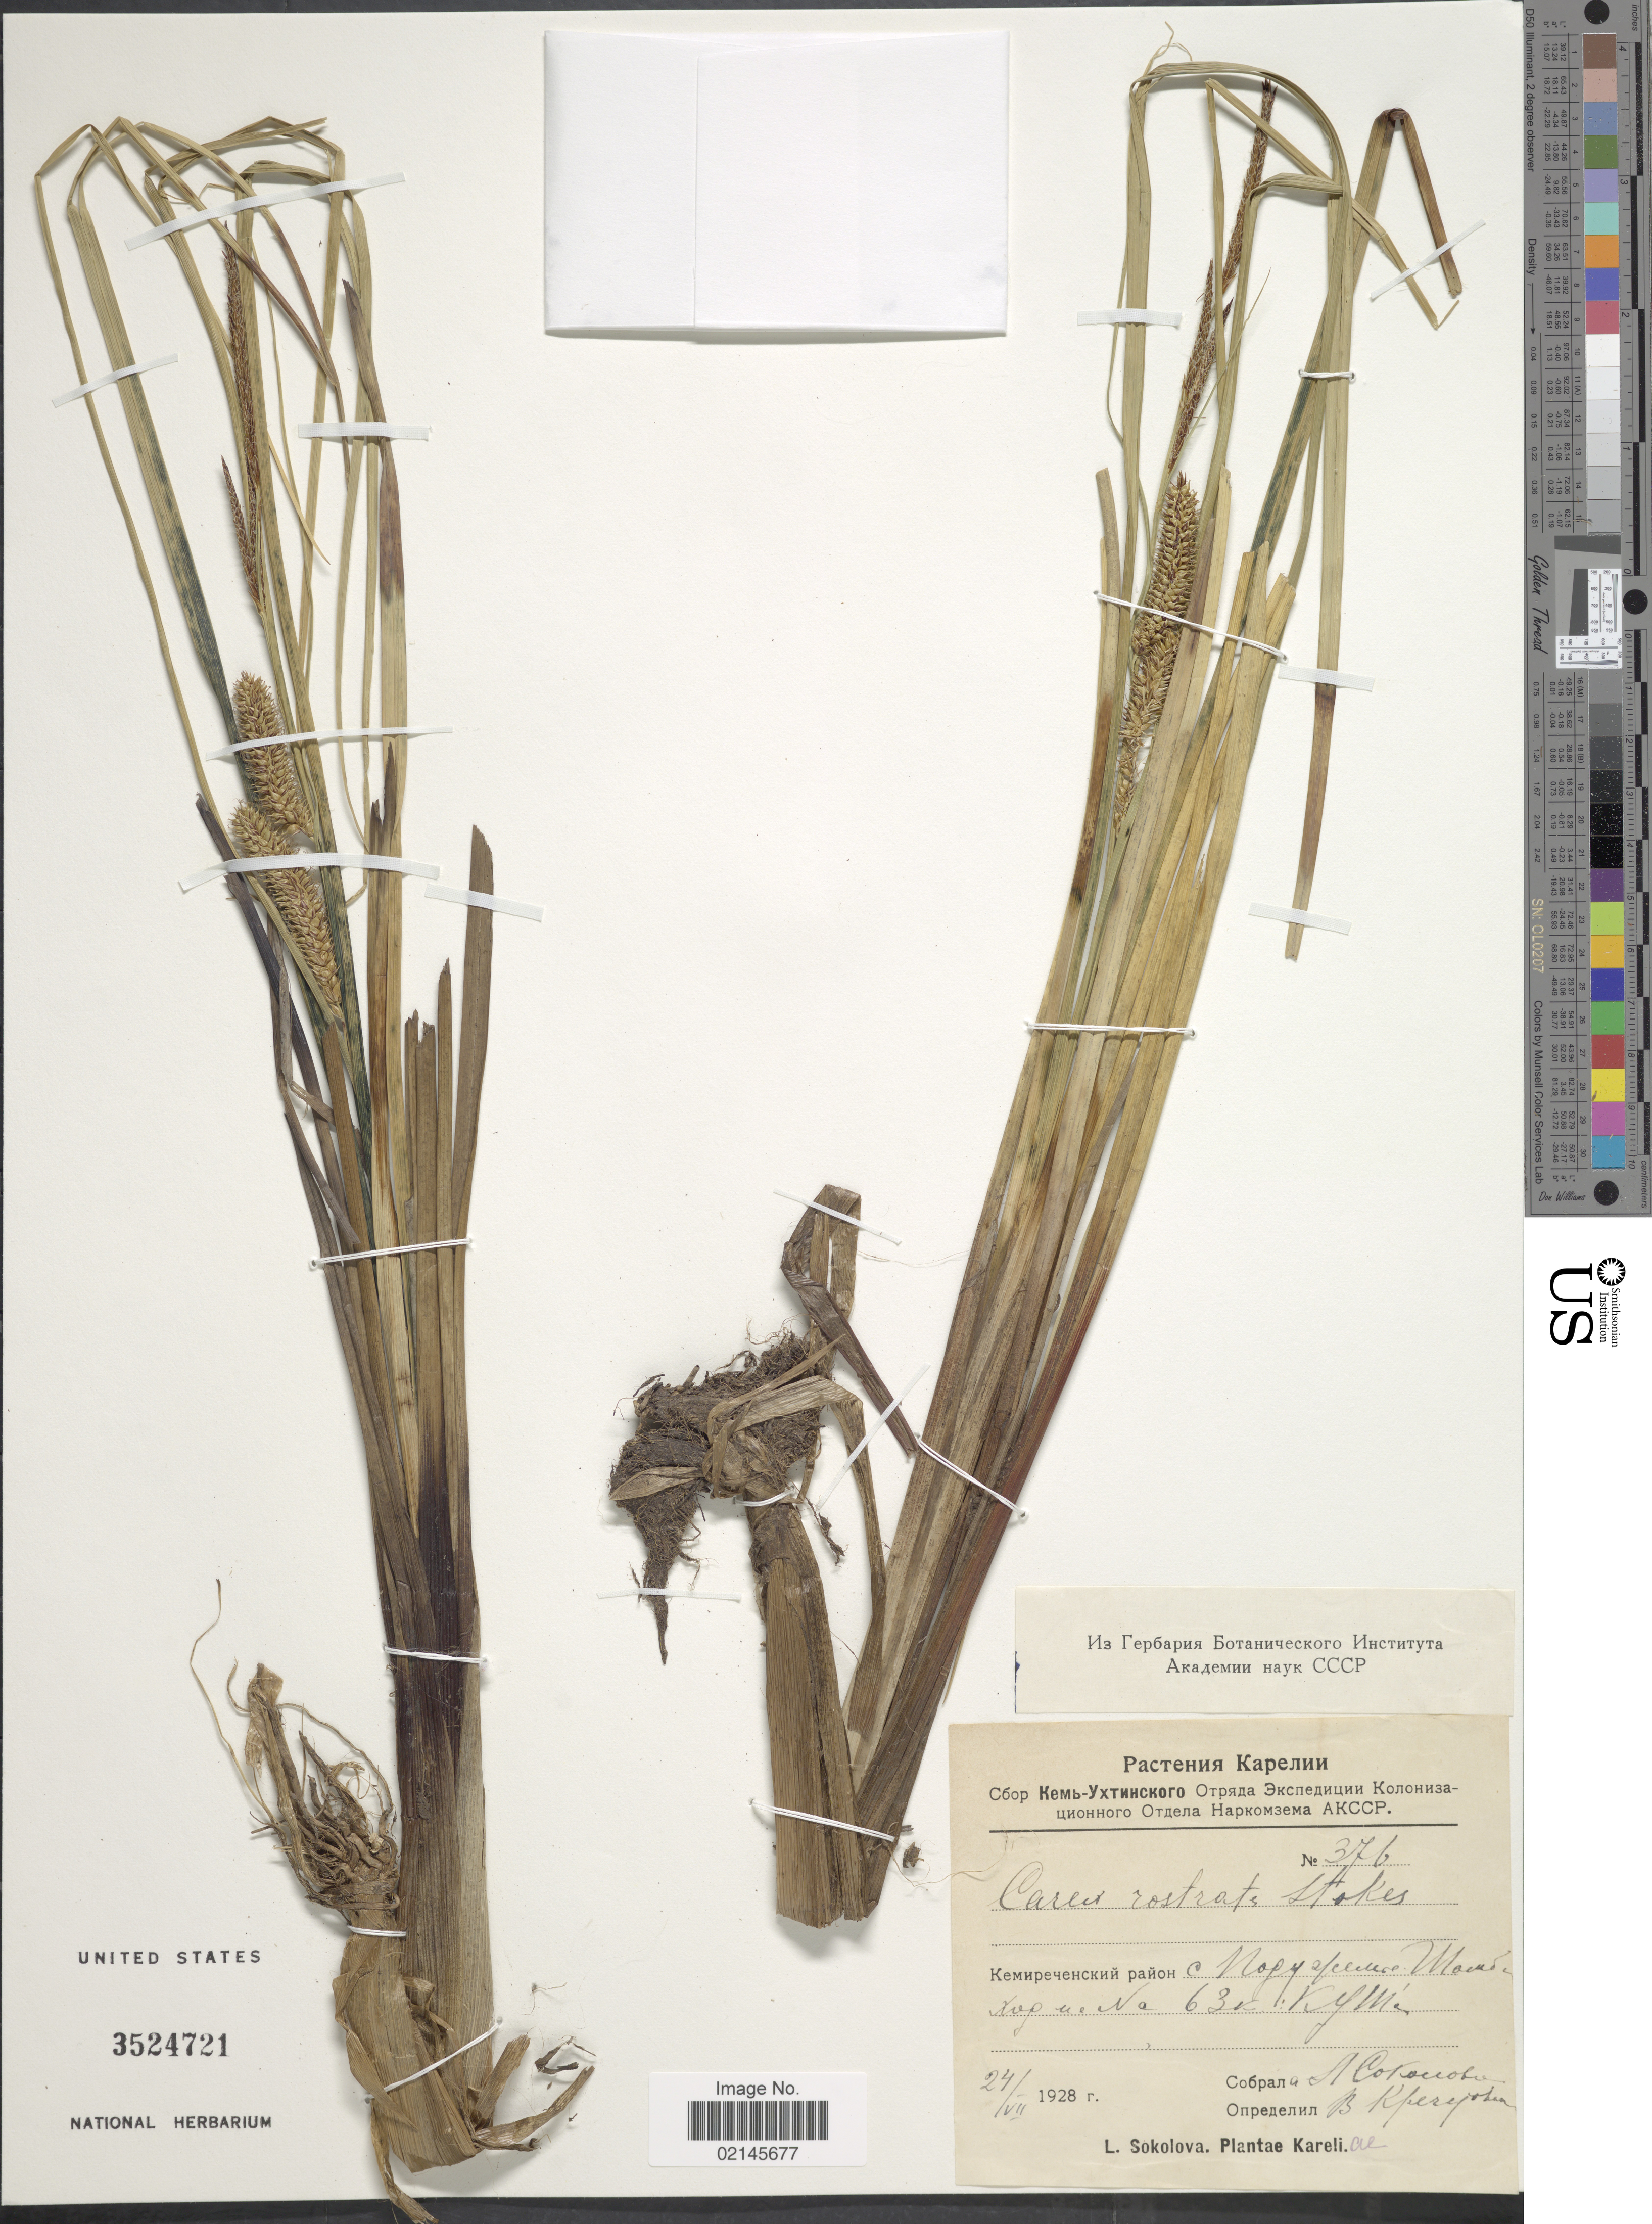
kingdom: Plantae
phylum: Tracheophyta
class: Liliopsida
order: Poales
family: Cyperaceae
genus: Carex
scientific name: Carex rostrata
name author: Stokes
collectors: L. Sokolova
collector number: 376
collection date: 1928-07-24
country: Russian Federation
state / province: Karelia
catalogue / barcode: US 3524721